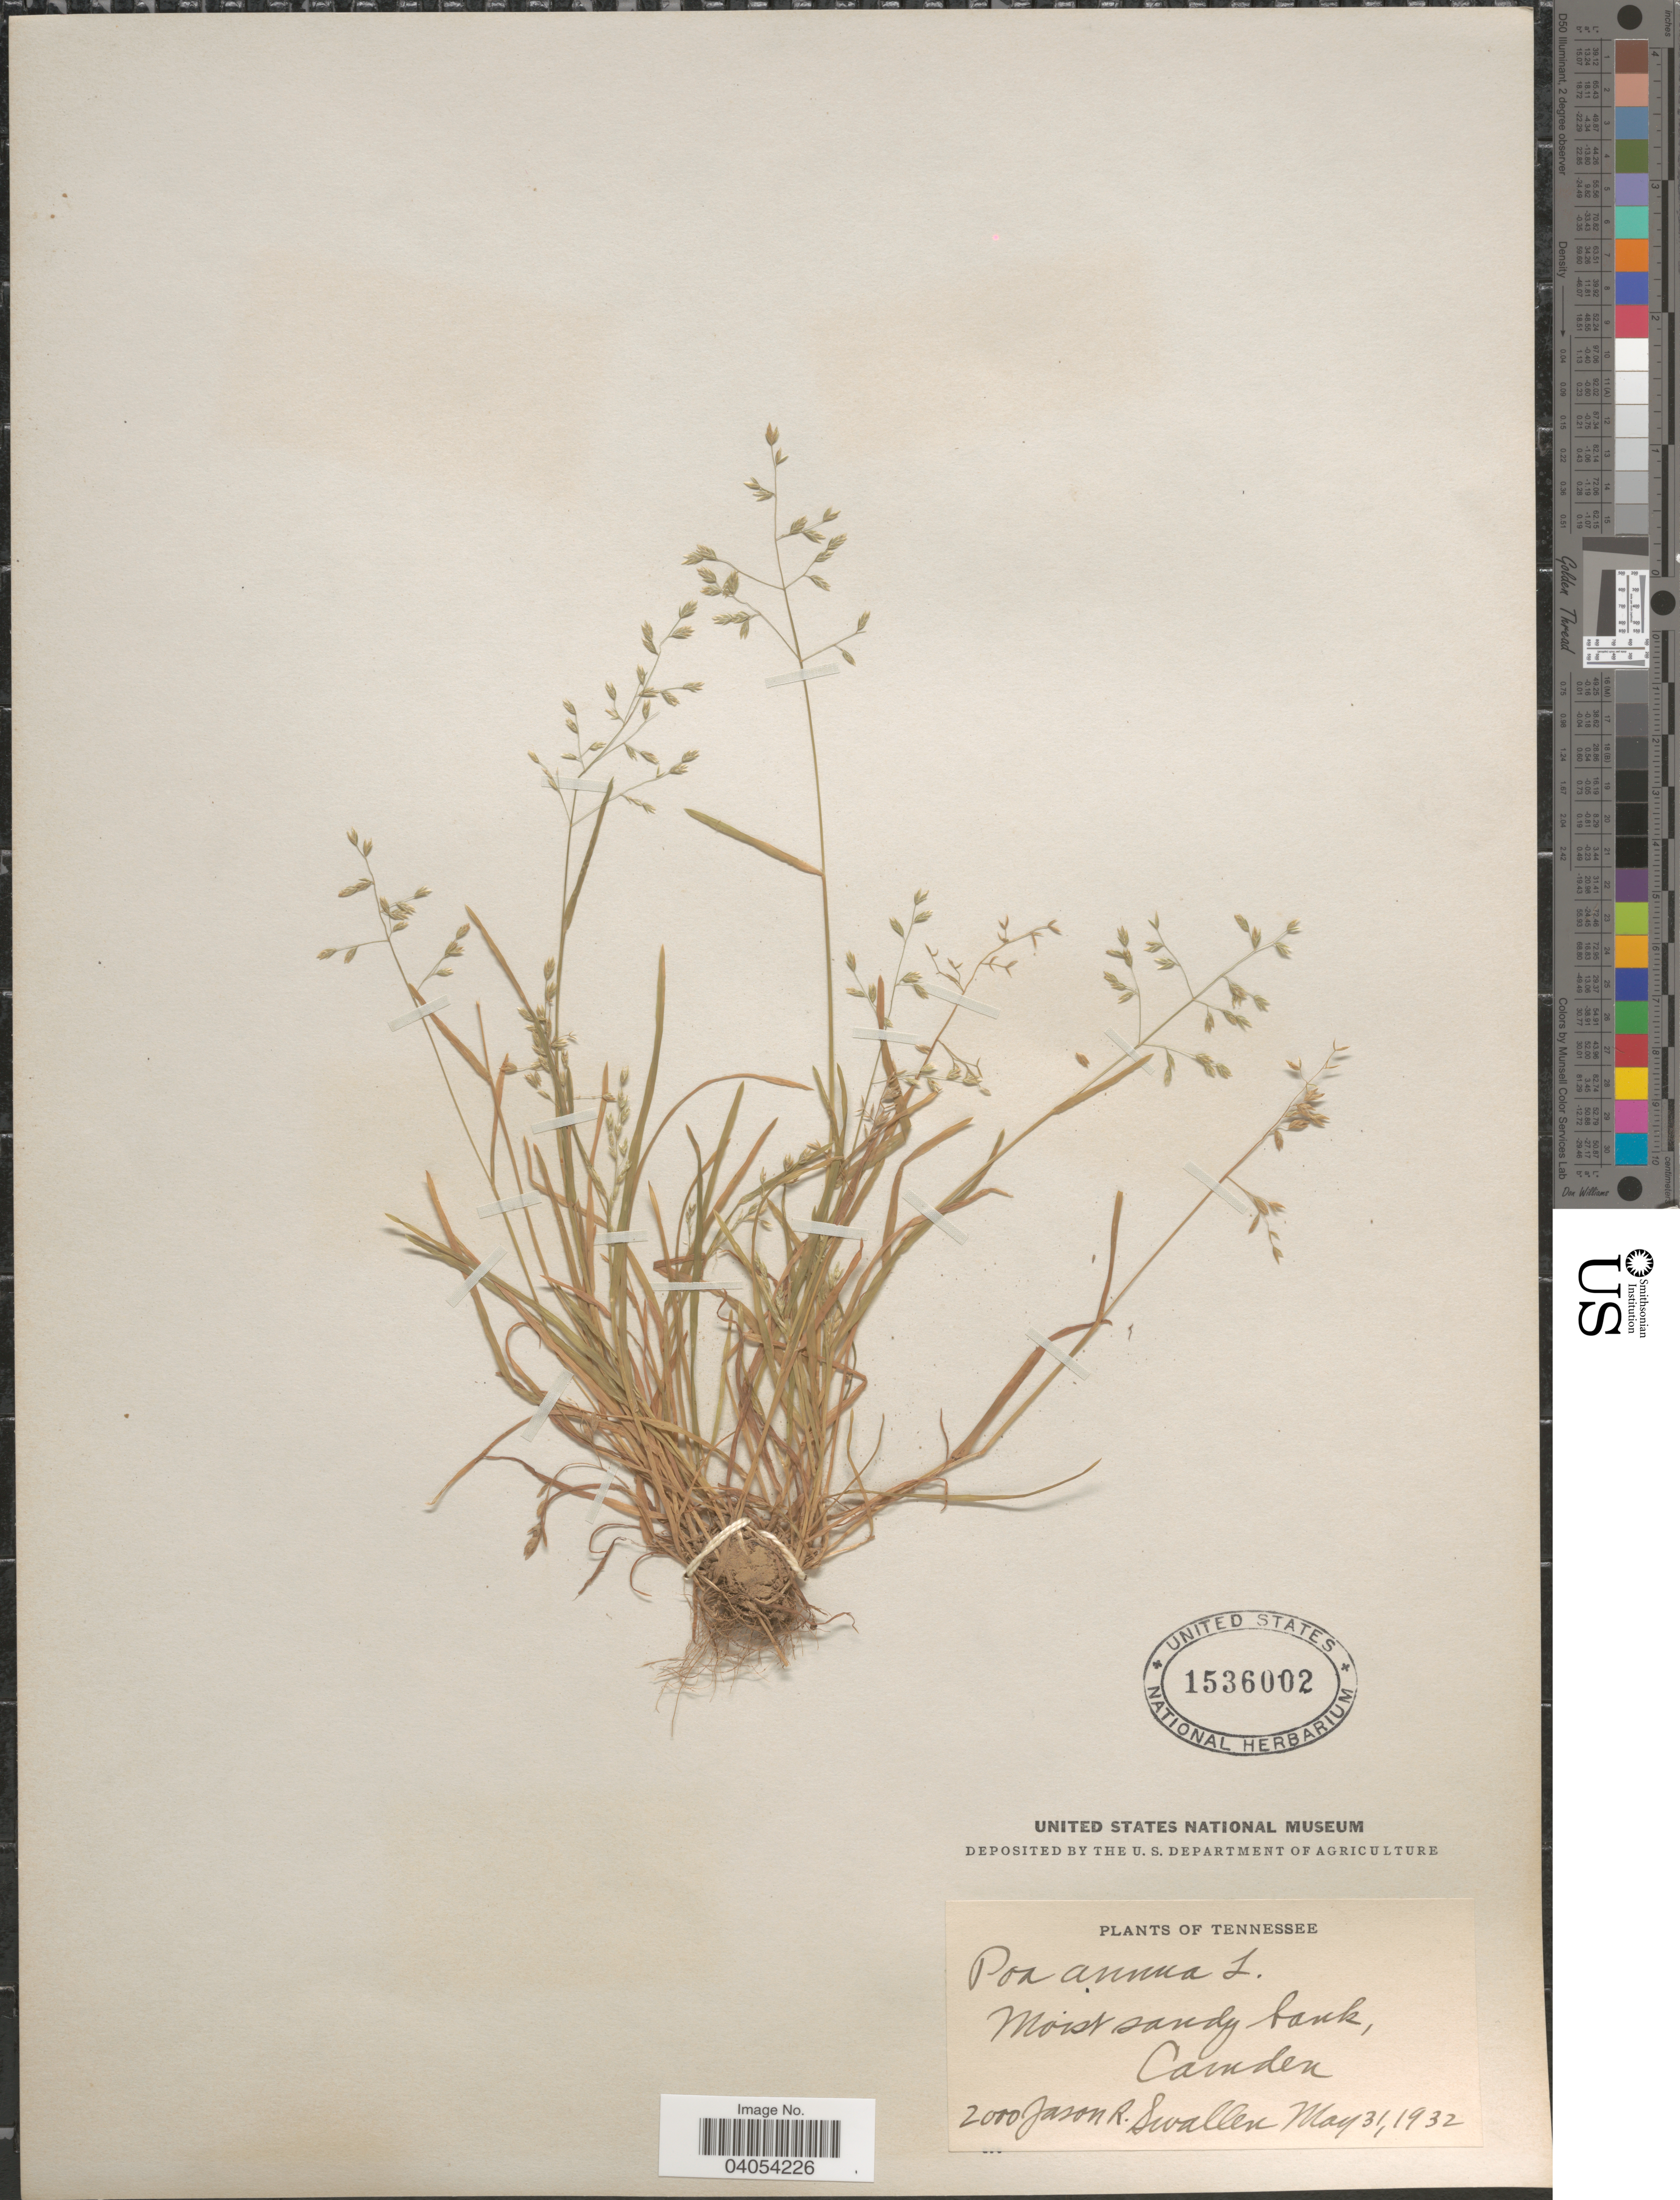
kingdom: Plantae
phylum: Tracheophyta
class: Liliopsida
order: Poales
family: Poaceae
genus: Poa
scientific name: Poa annua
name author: L.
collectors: J. R. Swallen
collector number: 2000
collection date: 1932-05-31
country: United States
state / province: Tennessee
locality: Camden.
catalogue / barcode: US 1536002